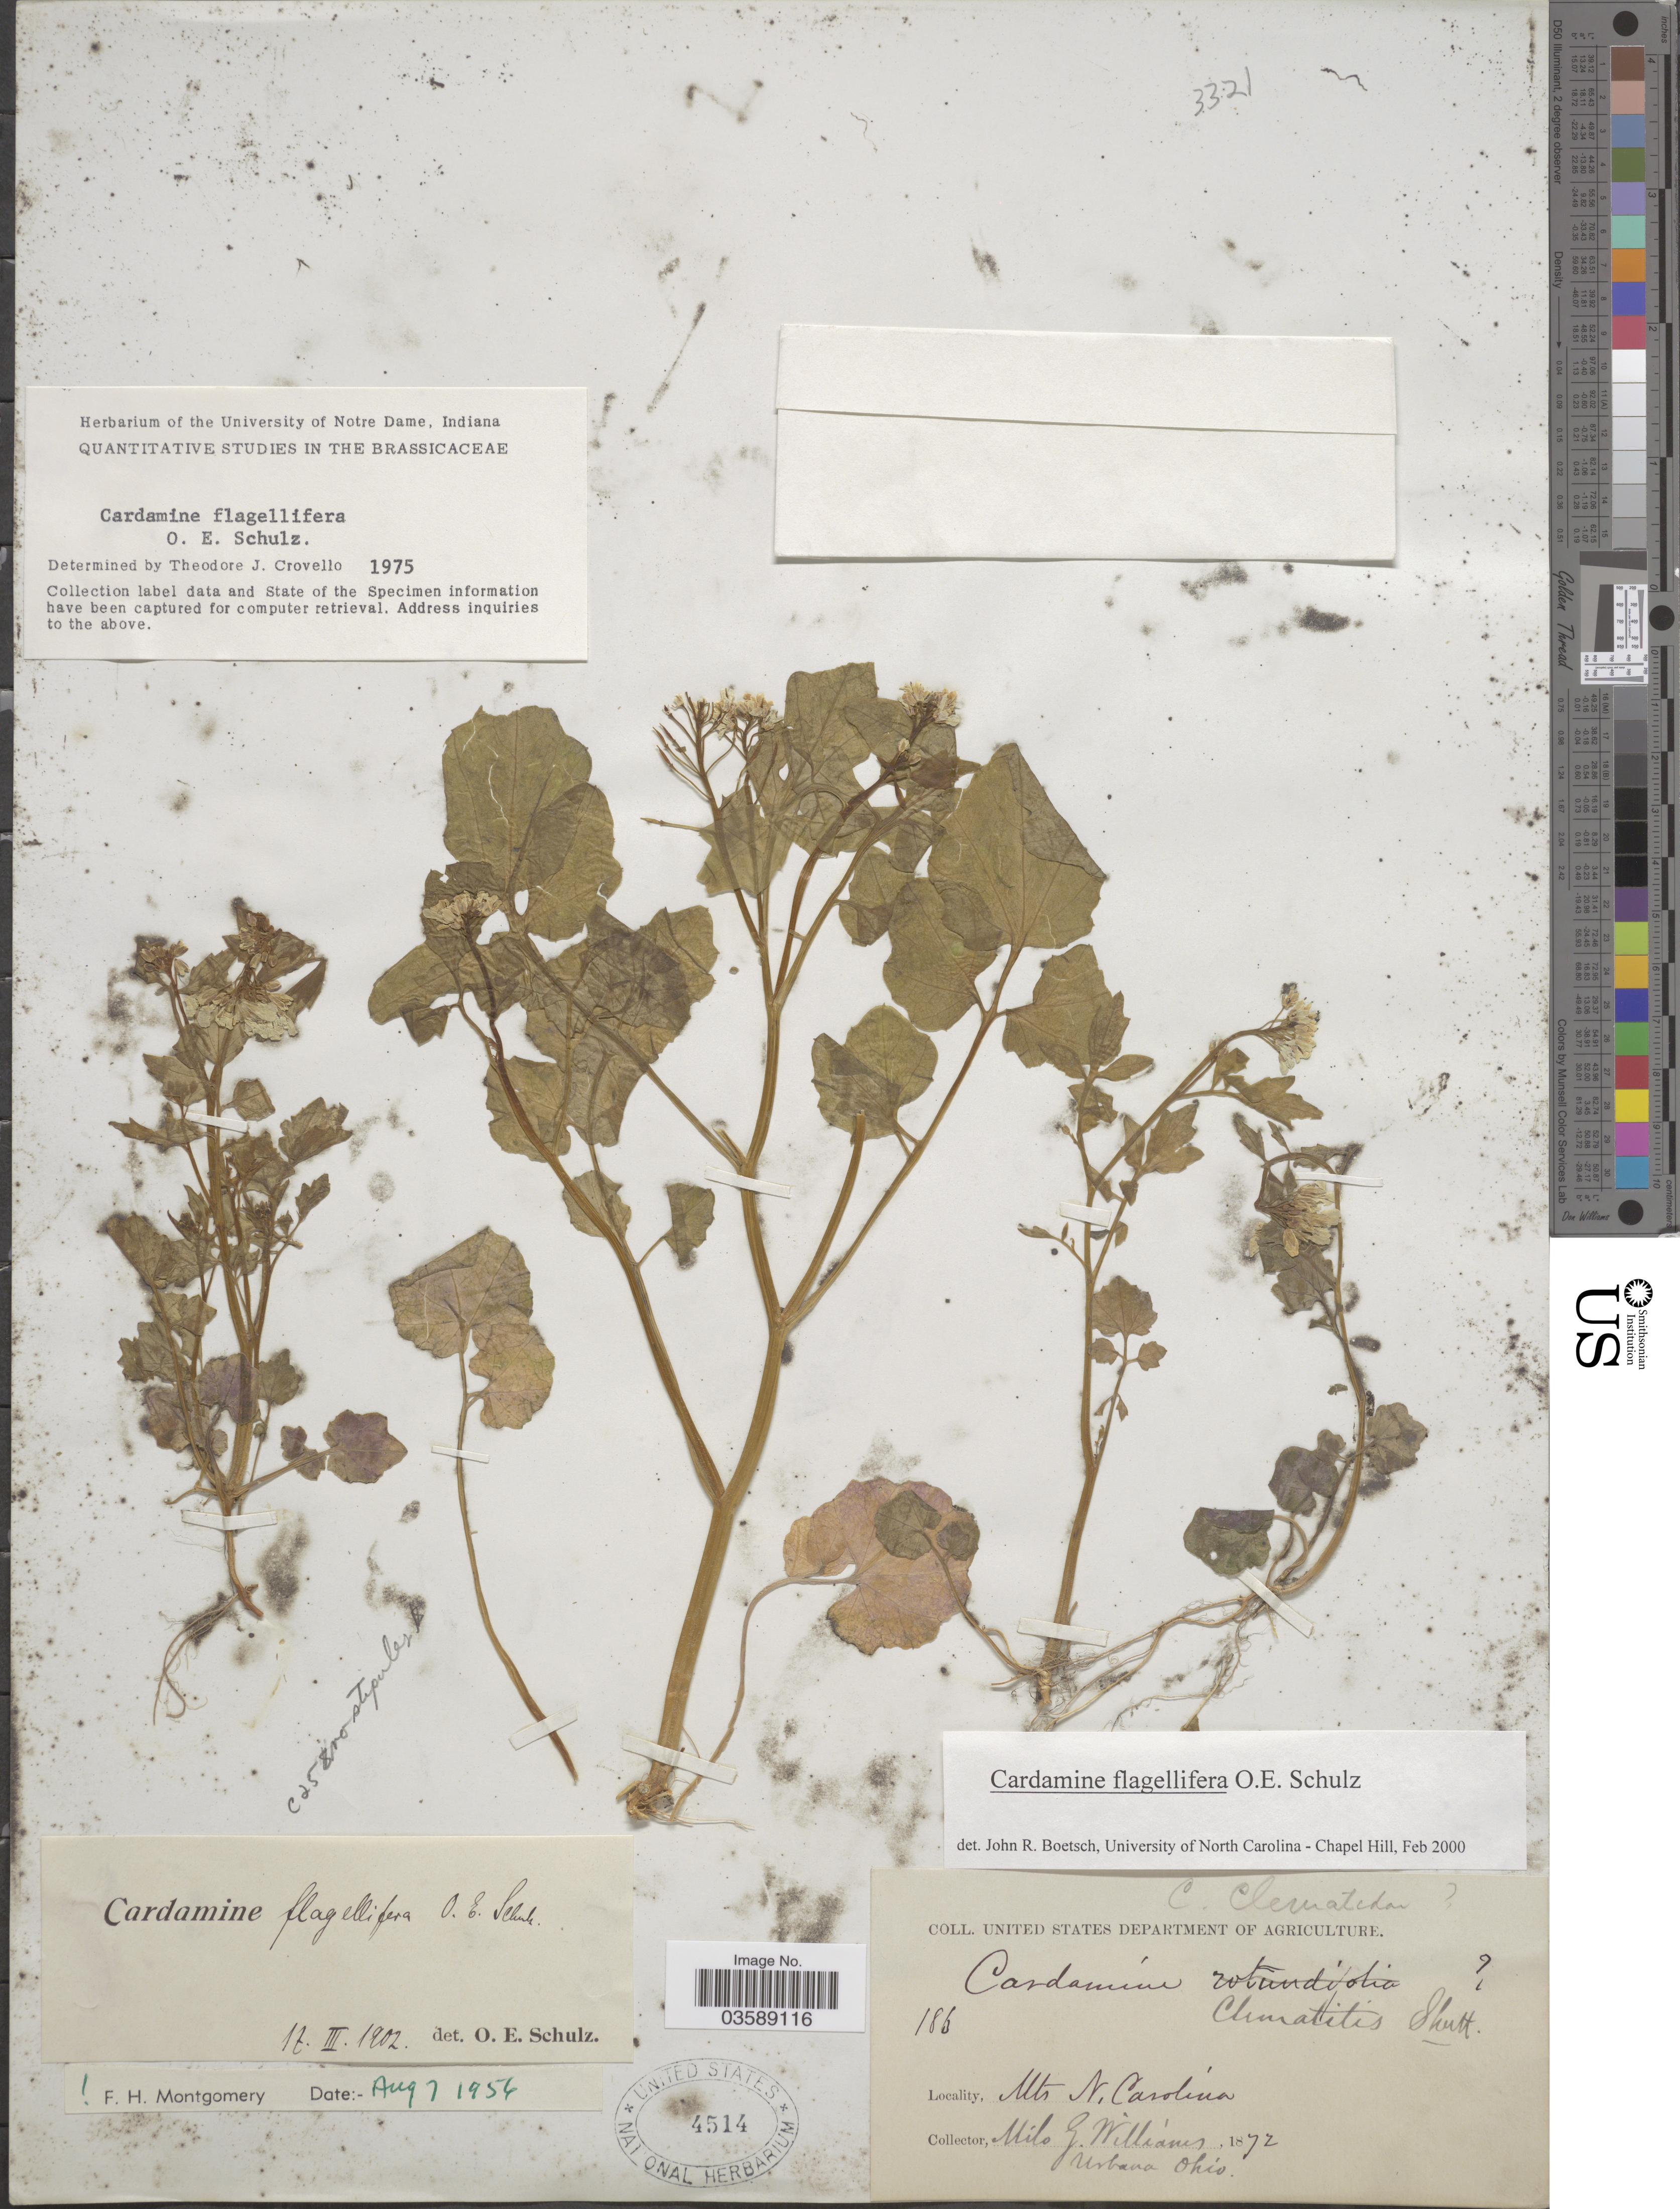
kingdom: Plantae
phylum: Tracheophyta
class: Magnoliopsida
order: Brassicales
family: Brassicaceae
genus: Cardamine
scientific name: Cardamine flagellifera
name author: O.E. Schulz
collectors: M. Williams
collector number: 186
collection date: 1872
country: United States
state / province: North Carolina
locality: Mts N. Carolina.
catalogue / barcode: US 4514